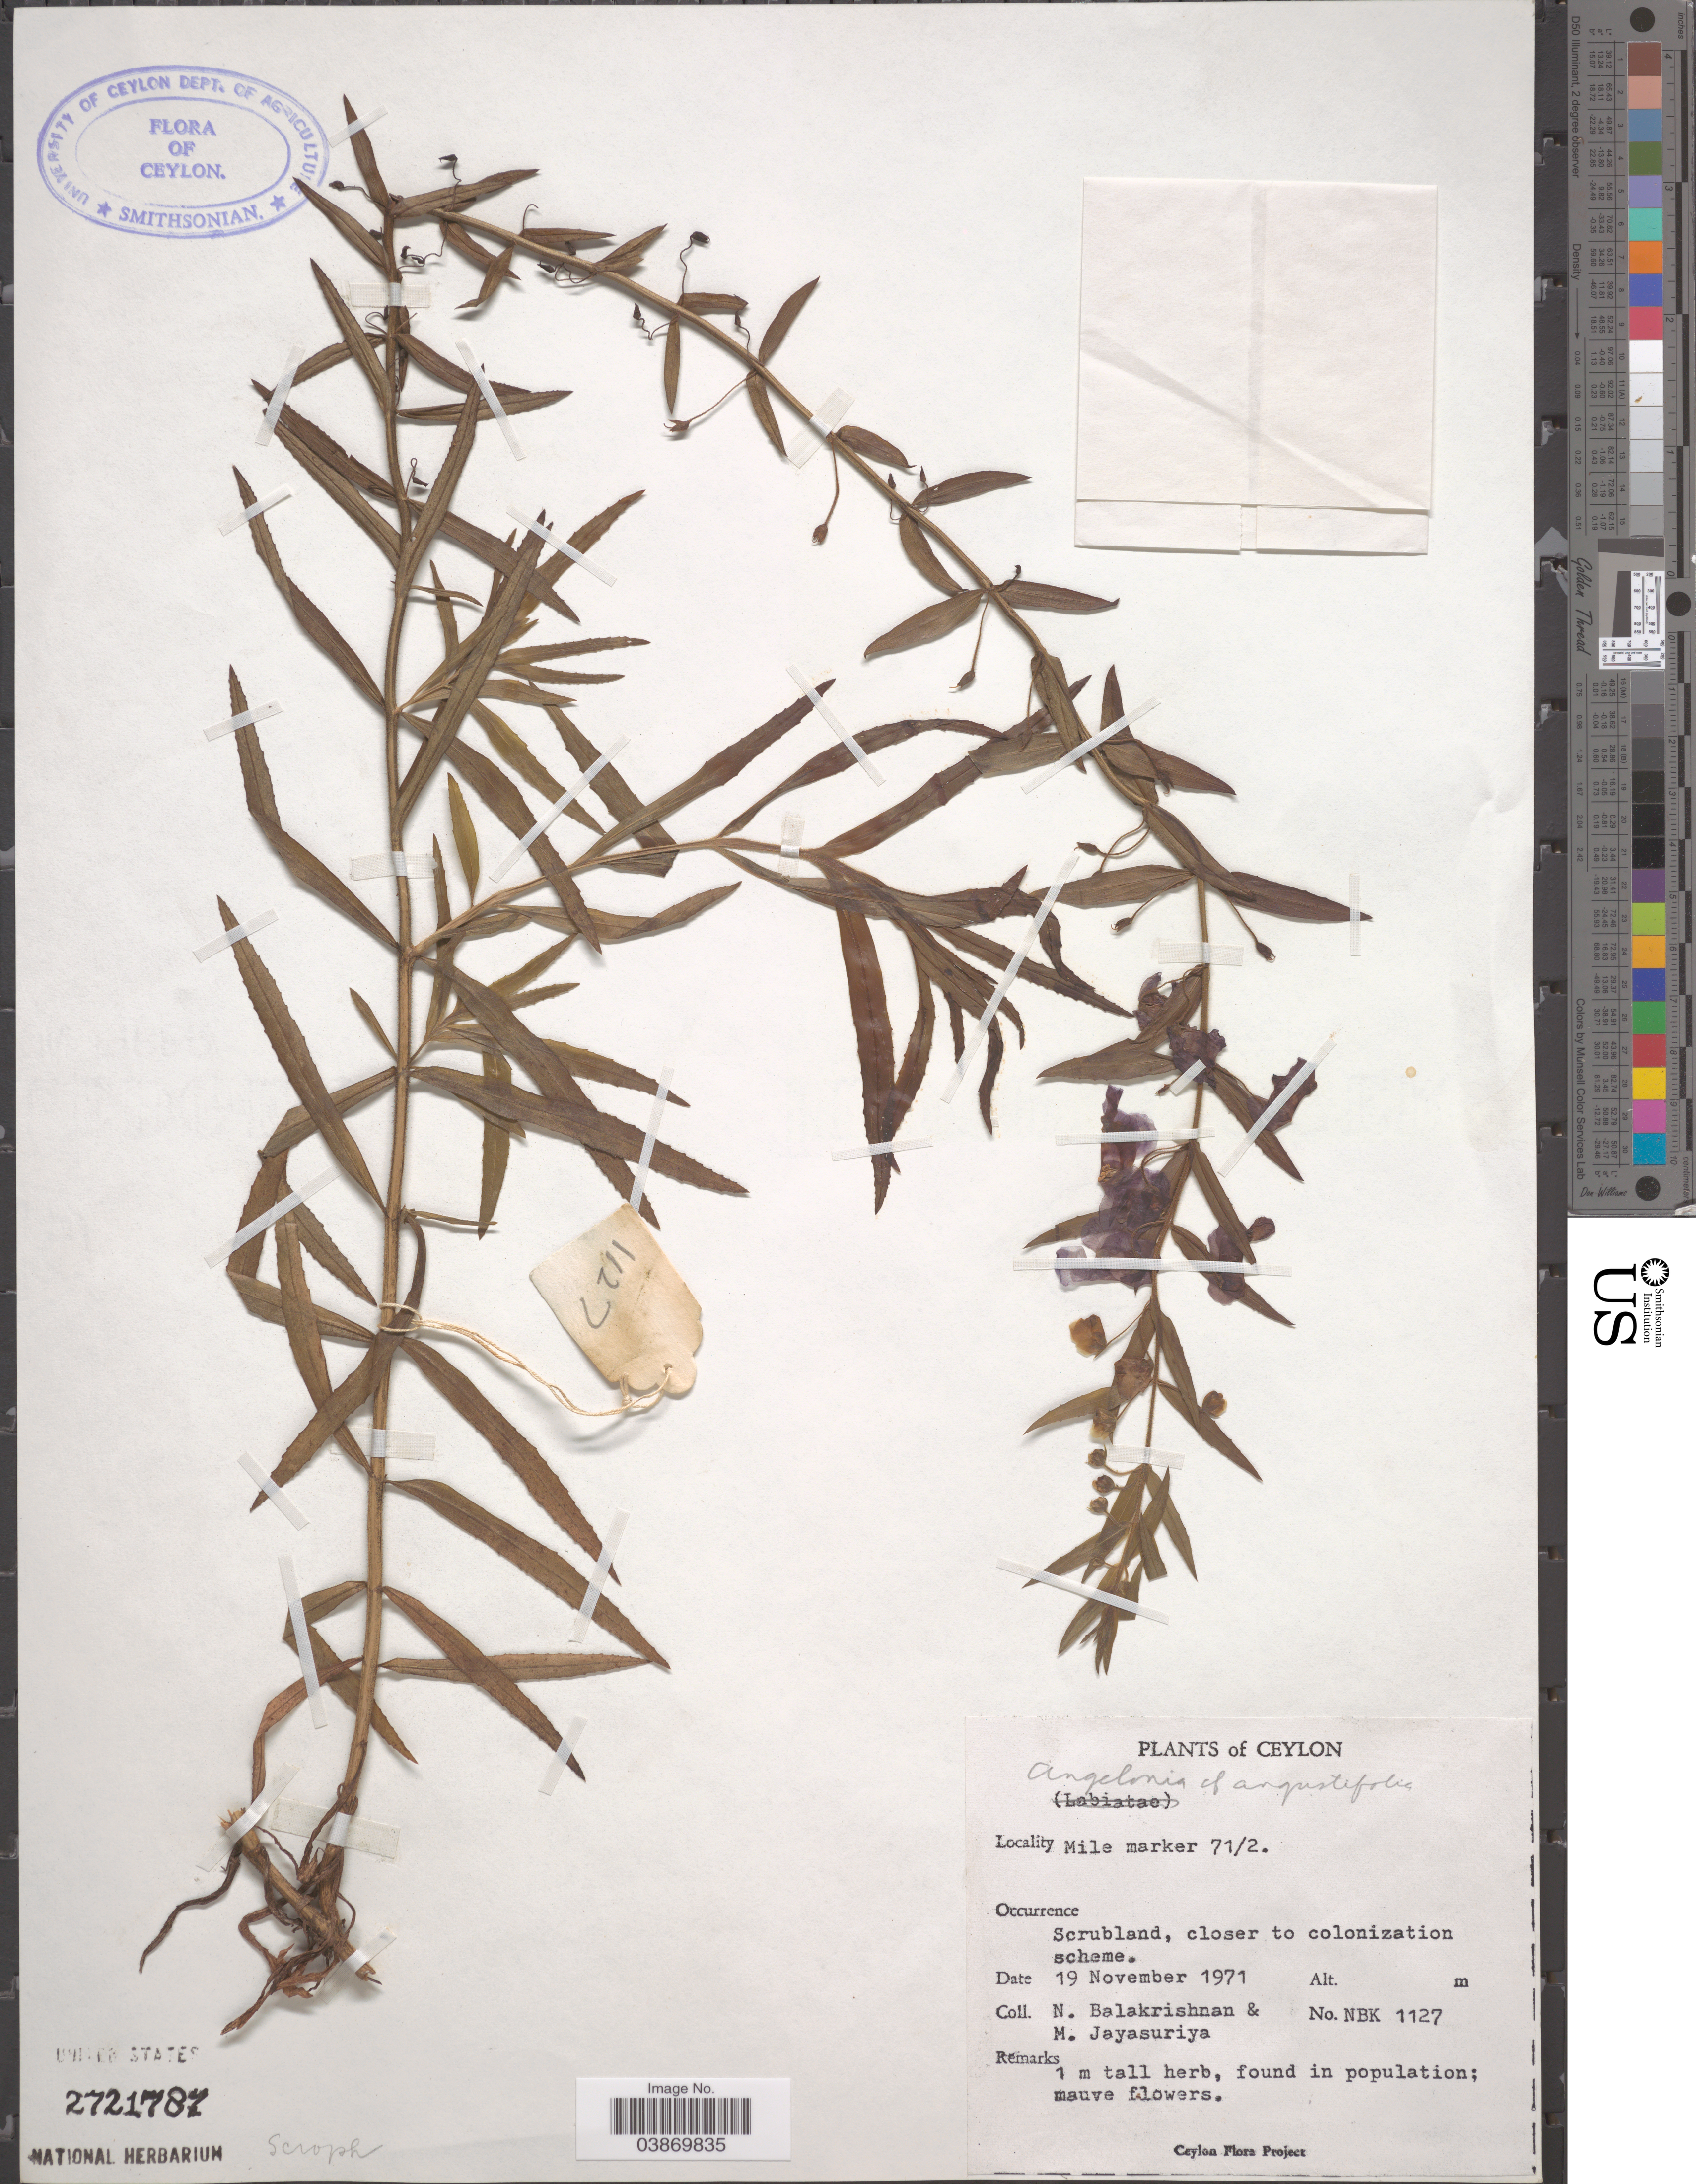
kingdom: Plantae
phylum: Tracheophyta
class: Magnoliopsida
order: Lamiales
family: Plantaginaceae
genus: Angelonia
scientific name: Angelonia angustifolia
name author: Benth.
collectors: N. Balakrishnan & M. Jayasuriya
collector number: NBK1127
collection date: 1971-11-19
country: Sri Lanka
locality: Ceylon. Mile marker 71/2.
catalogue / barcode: US 2721787